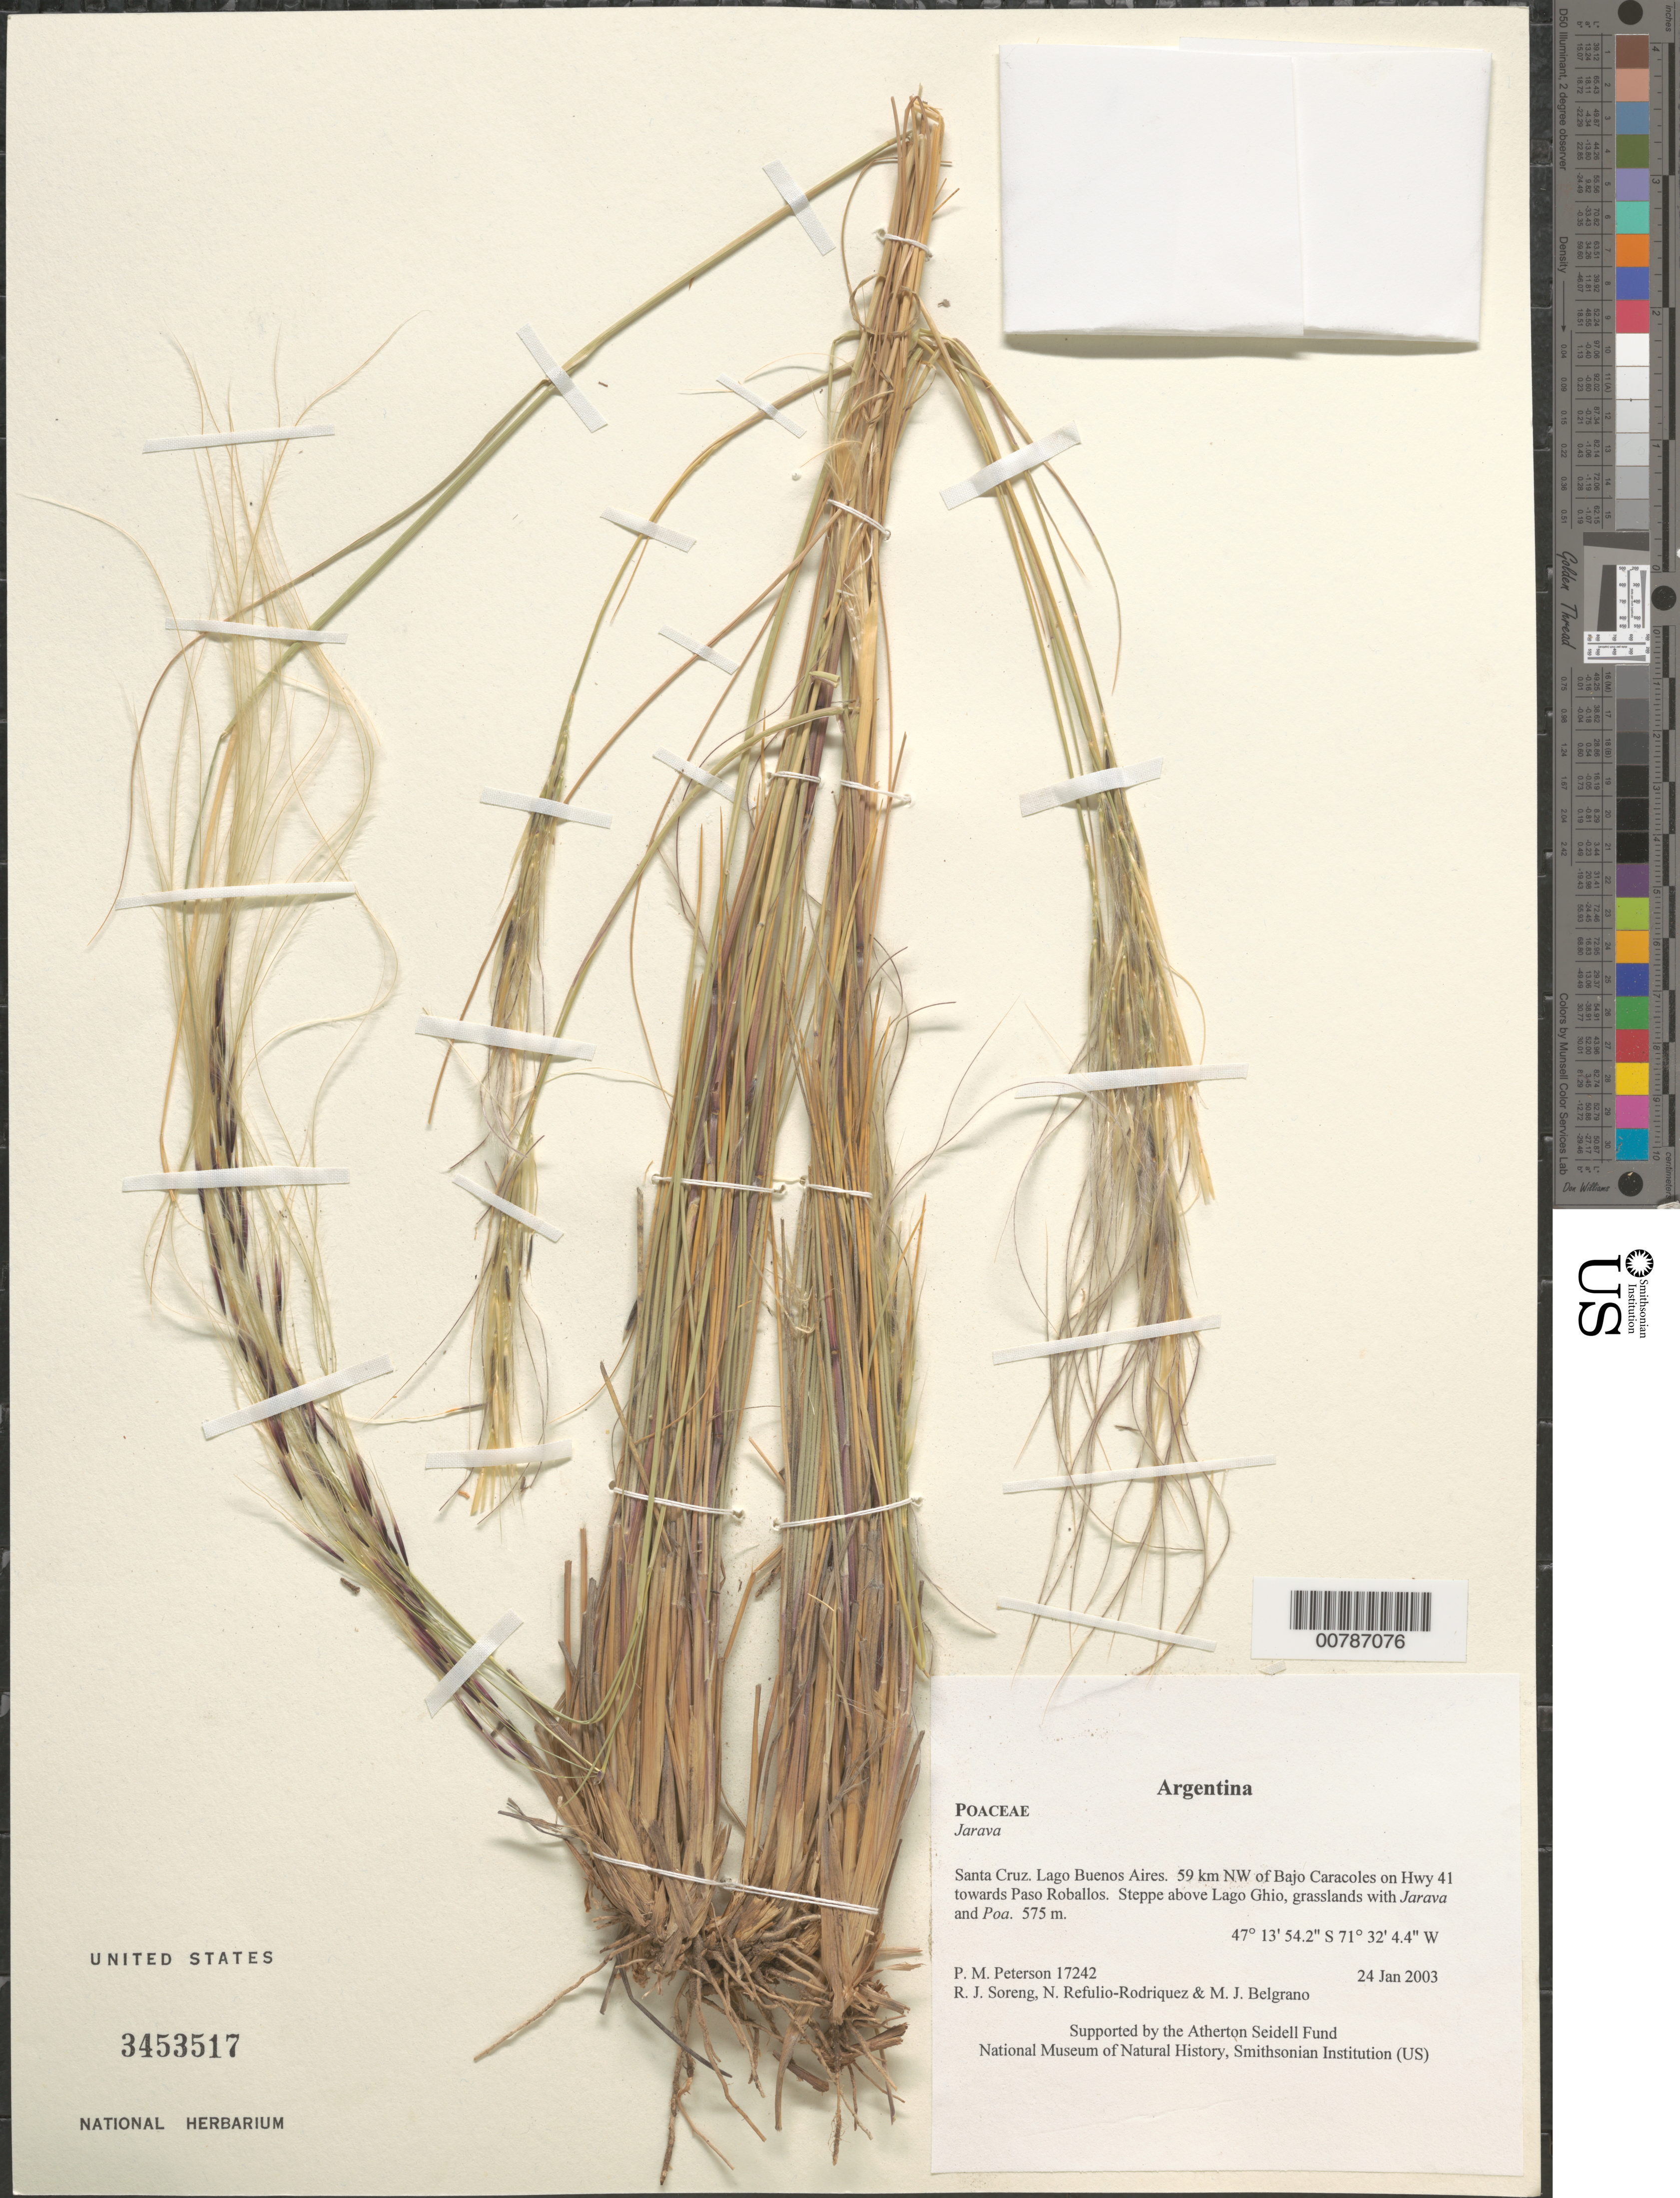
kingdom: Plantae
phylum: Tracheophyta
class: Liliopsida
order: Poales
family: Poaceae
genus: Jarava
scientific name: Jarava sp.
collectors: P. M. Peterson, R. J. Soreng, N. Refulio-Rodríguez & M. Belgrano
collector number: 17242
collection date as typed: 24 Jan 2003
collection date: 2003-01-24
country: Argentina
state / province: Santa Cruz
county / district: Lago Buenos Aires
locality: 59 km NW of Bajo Caracoles on Hwy 41 towards Paso Roballos. Steppe above Lago Ghio, grasslands with Jarava and Poa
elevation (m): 575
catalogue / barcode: US 3453517